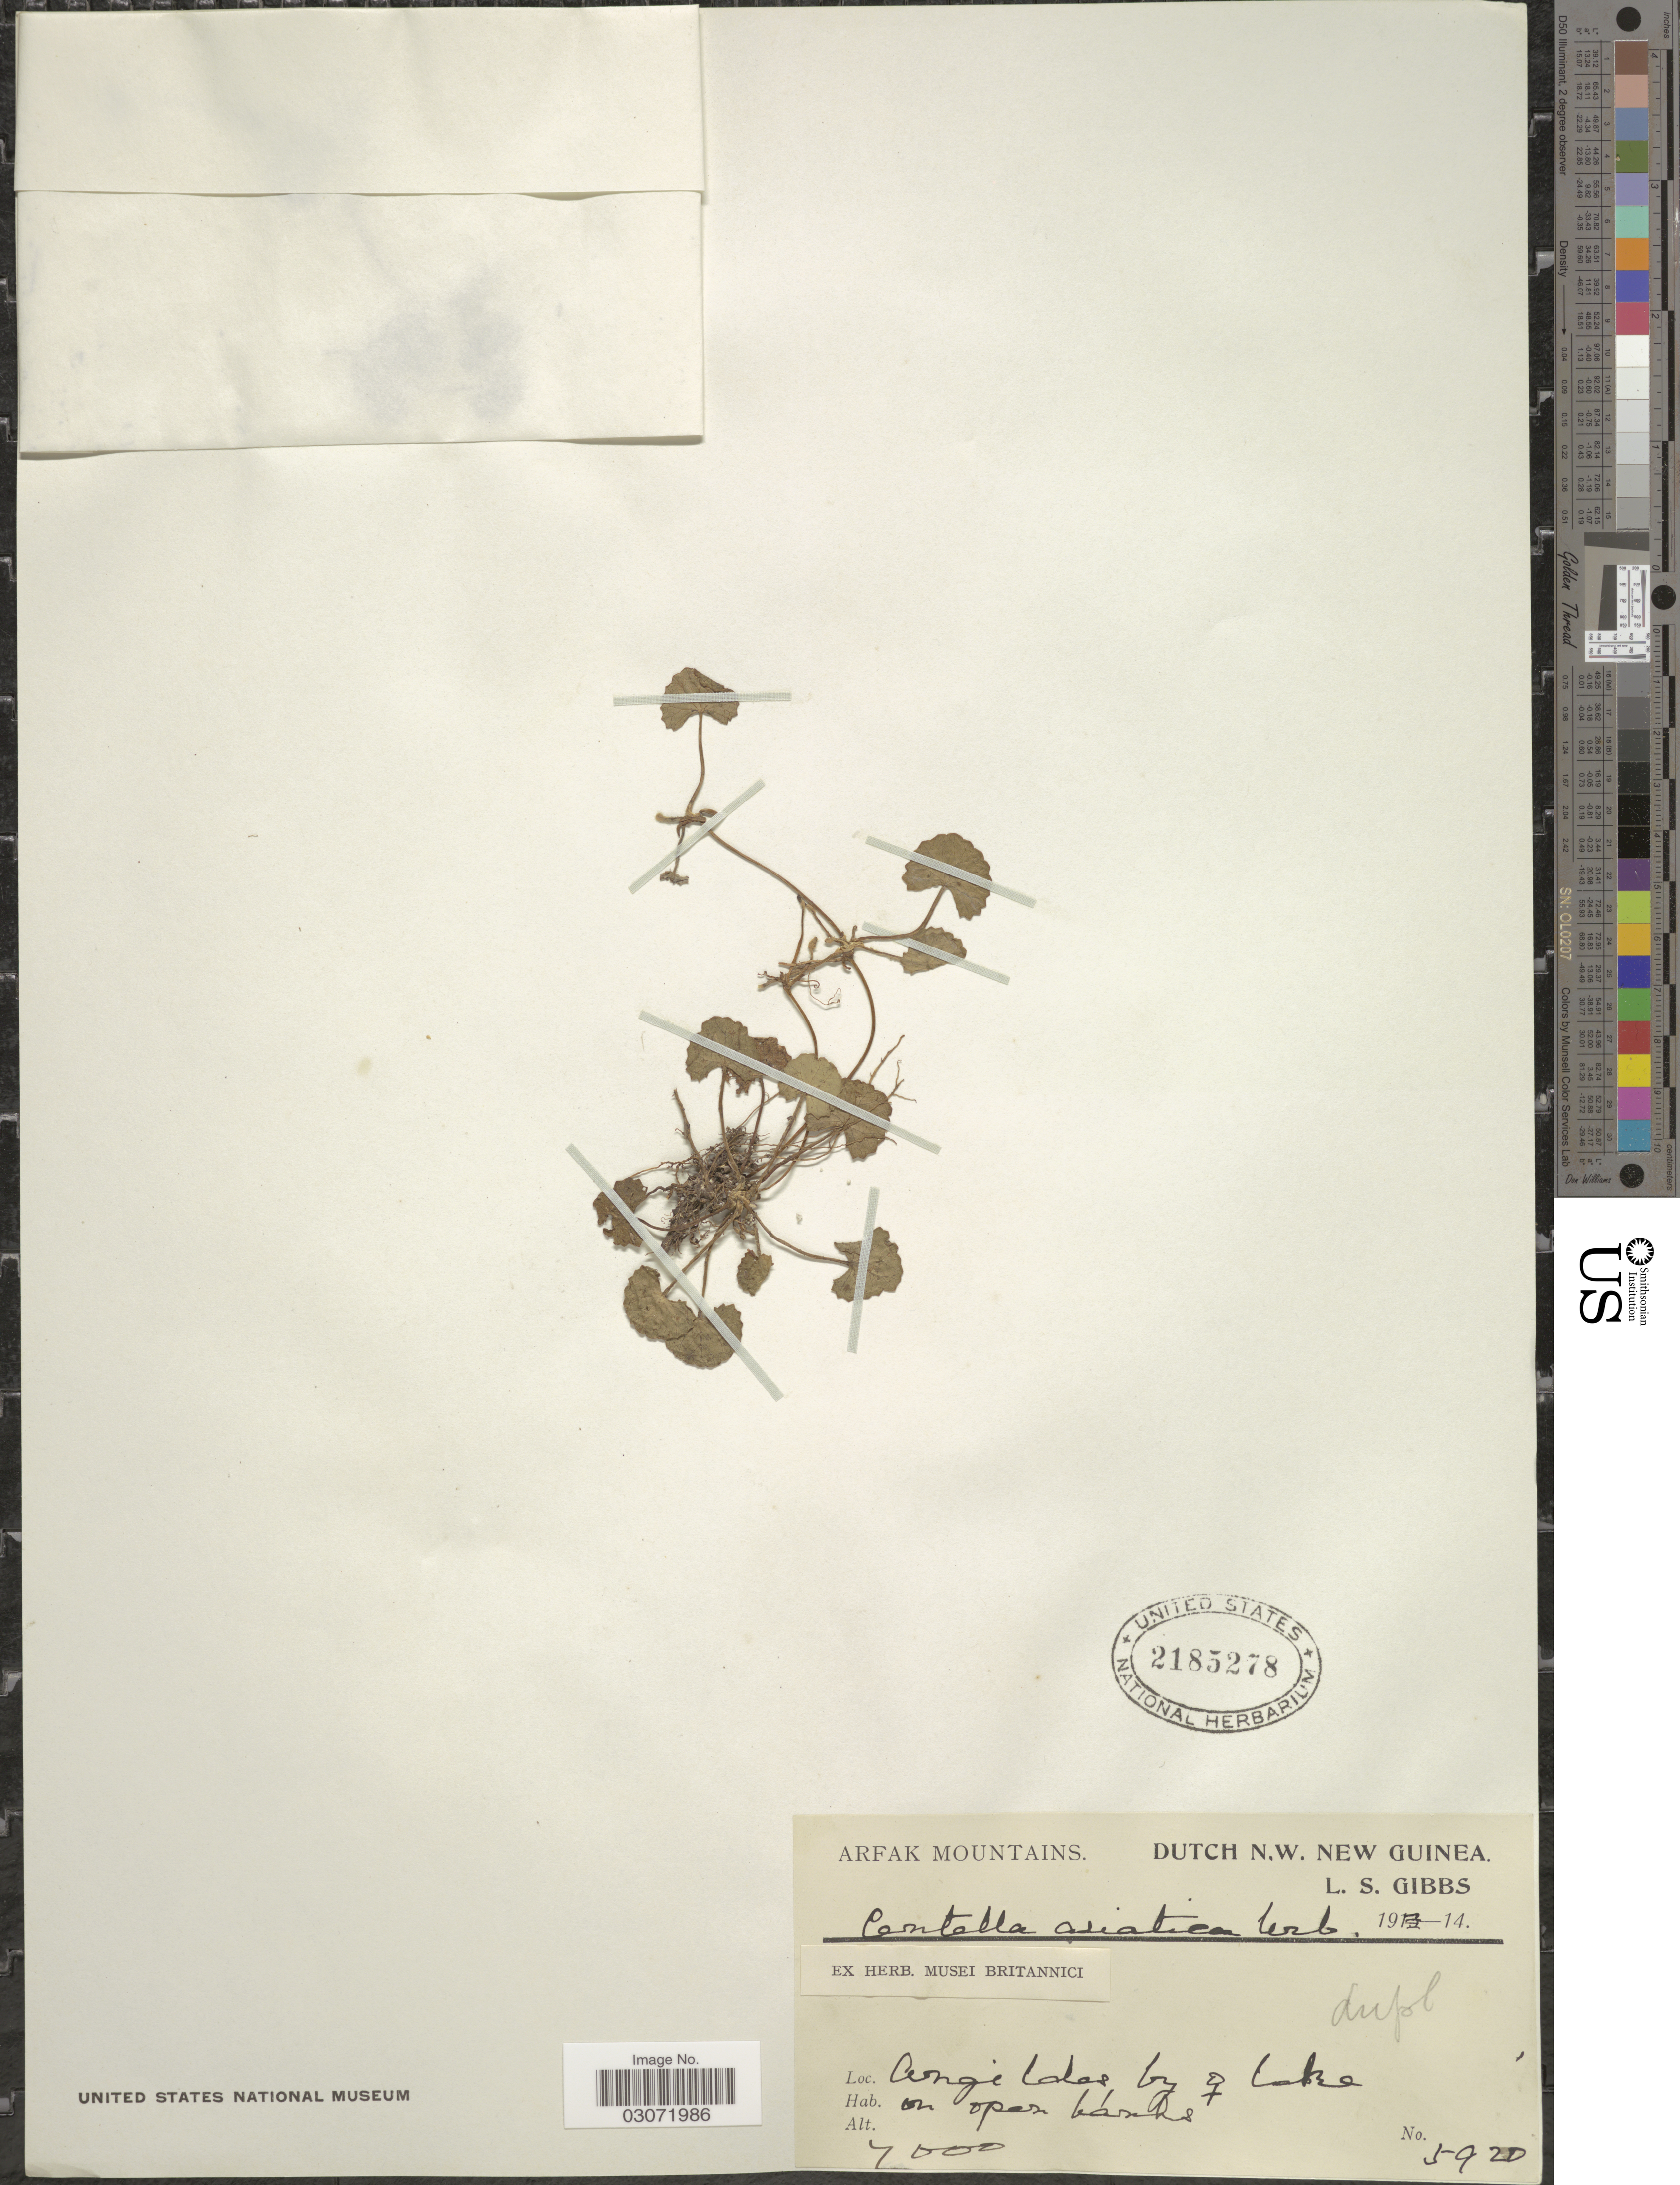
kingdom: Plantae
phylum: Tracheophyta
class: Magnoliopsida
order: Apiales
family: Apiaceae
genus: Centella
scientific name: Centella asiatica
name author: (L.) Urb.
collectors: L. S.Gibbs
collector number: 5920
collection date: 1914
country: Indonesia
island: New Guinea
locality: Arfak Mountains. Dutch N.W. New Guinea. Angi [interpreted] lolas [interpreted], by Lake.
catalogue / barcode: US 2185278